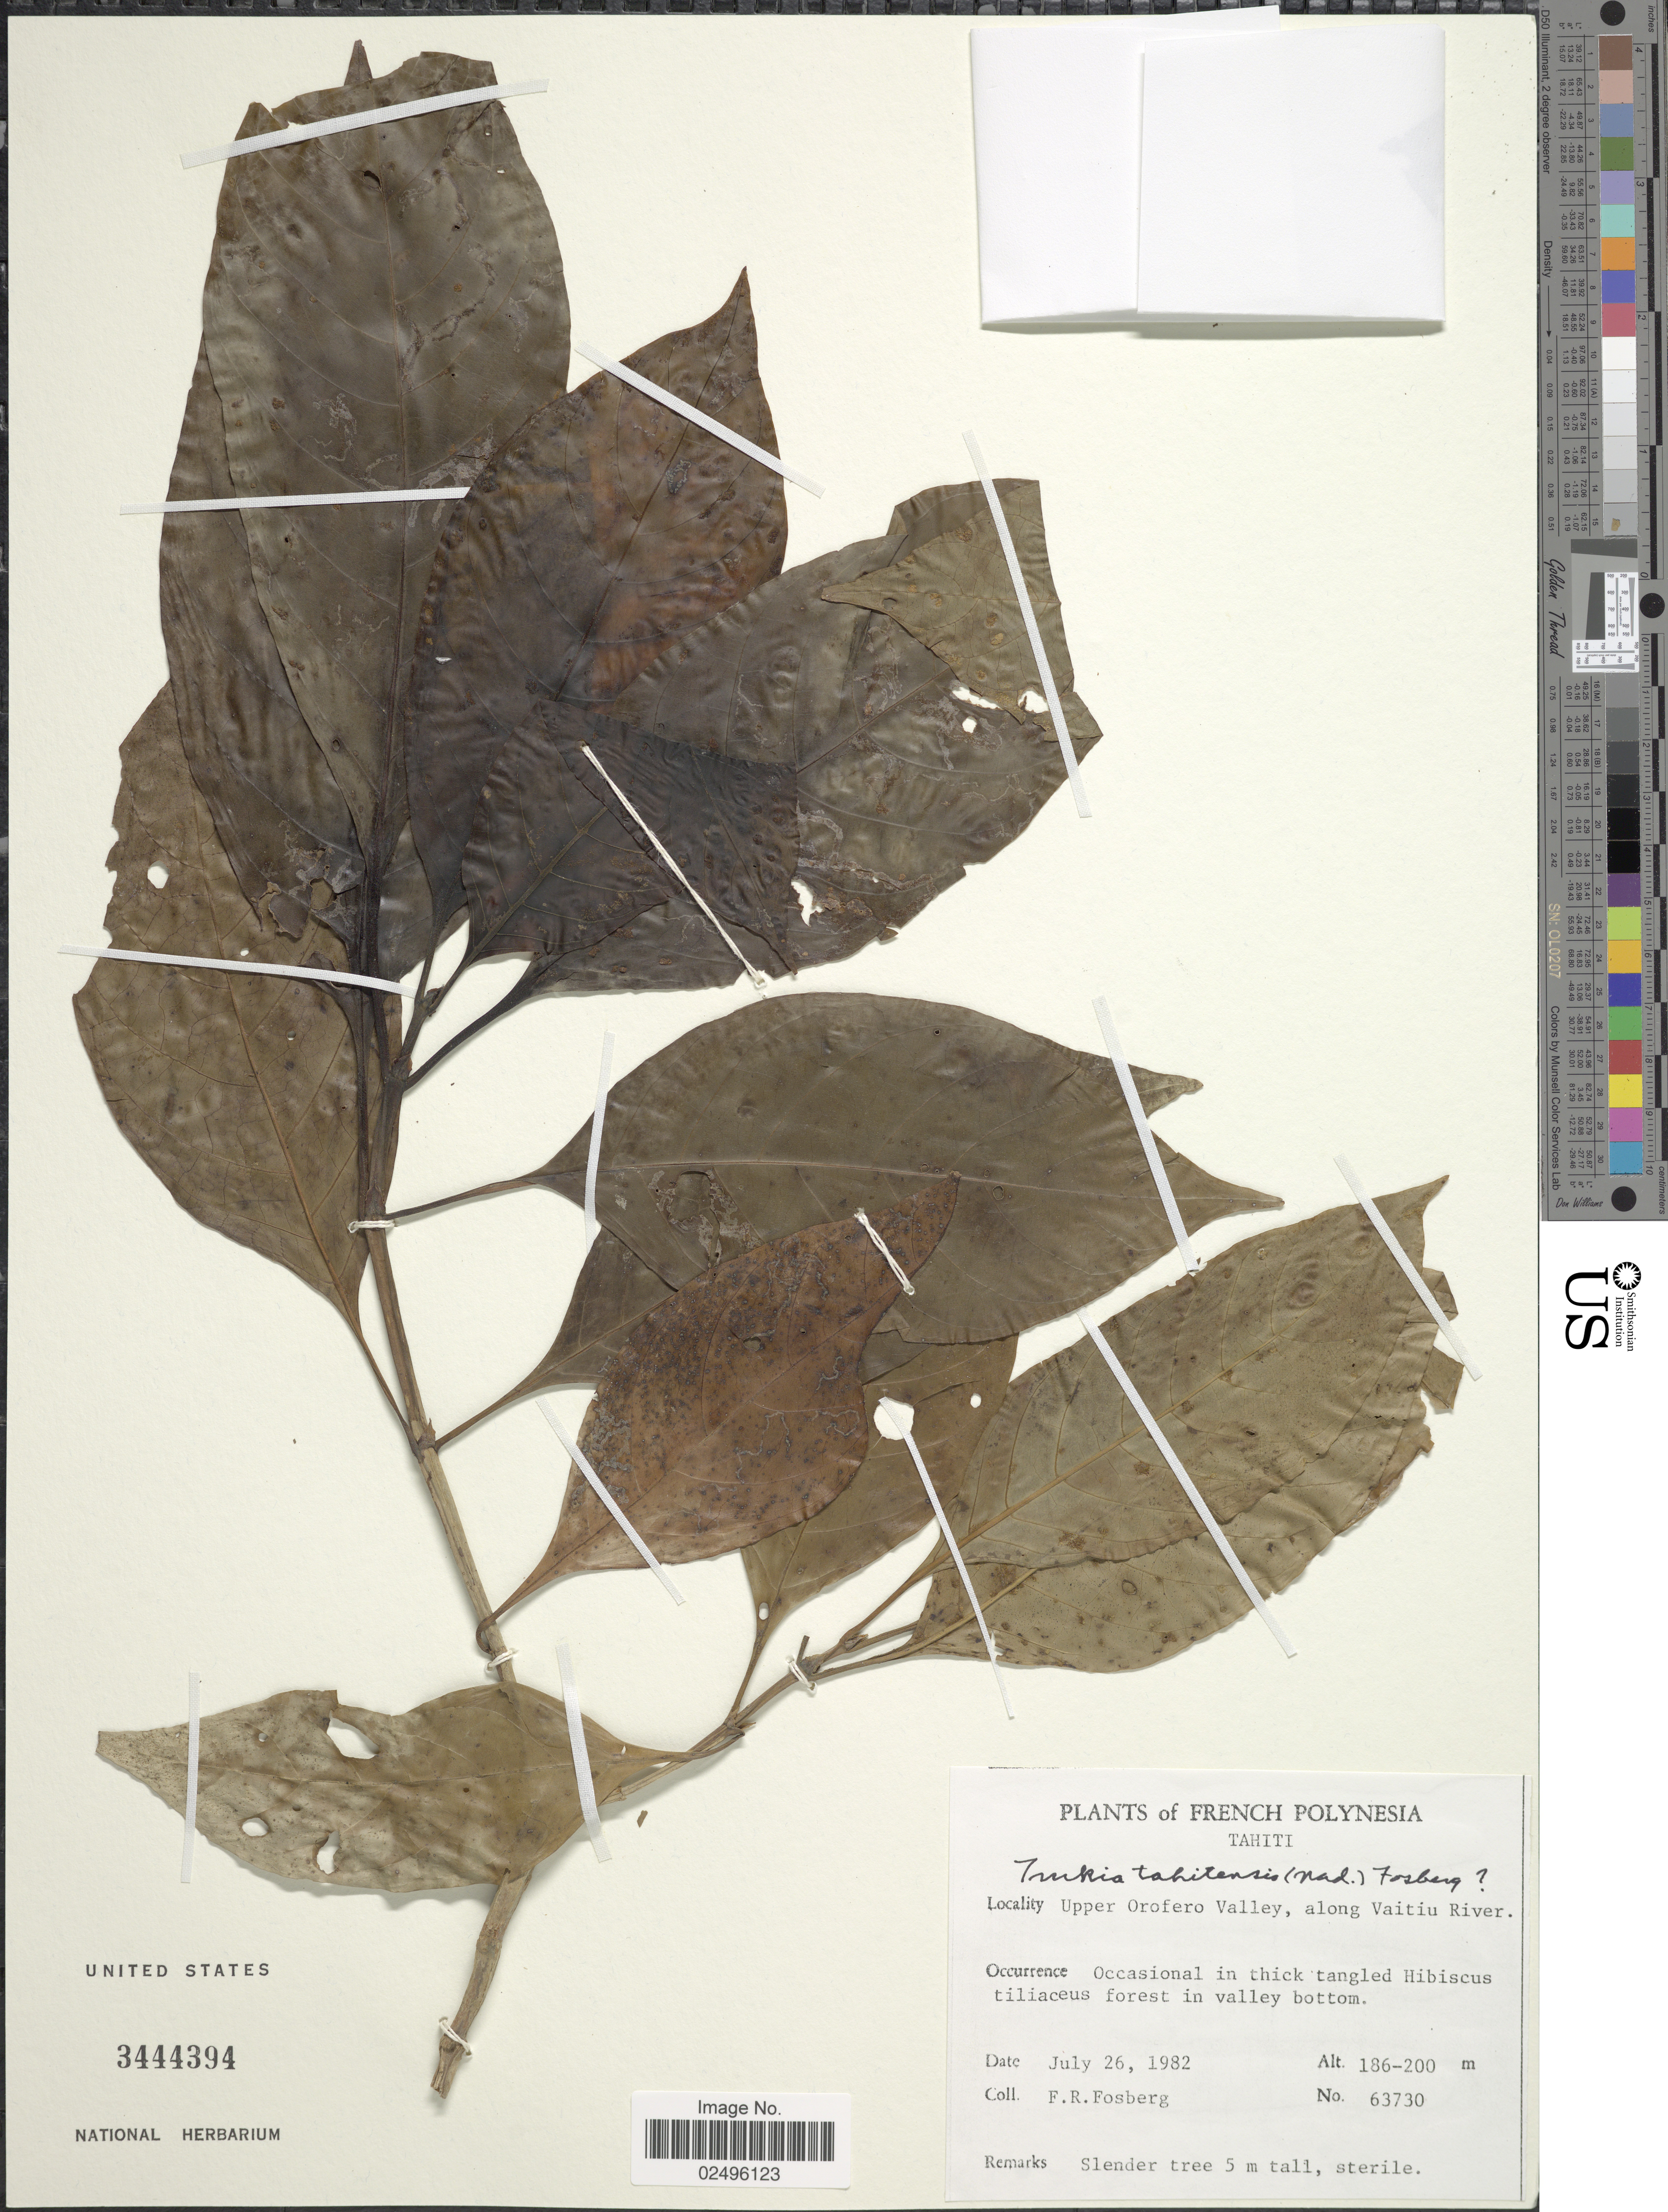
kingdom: Plantae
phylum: Tracheophyta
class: Magnoliopsida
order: Gentianales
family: Rubiaceae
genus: Trukia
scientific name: Trukia tahitiensis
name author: (Nadeaud) Fosberg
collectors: F. R. Fosberg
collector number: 63730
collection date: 1982-07-26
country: French Polynesia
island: Tahiti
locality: Tahiti, Upper Orofero Valley, along Vaitiu River, Occasional in thick tangled Hibiscus tiliaceus forest in valley bottom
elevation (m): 186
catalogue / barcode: US 3444394